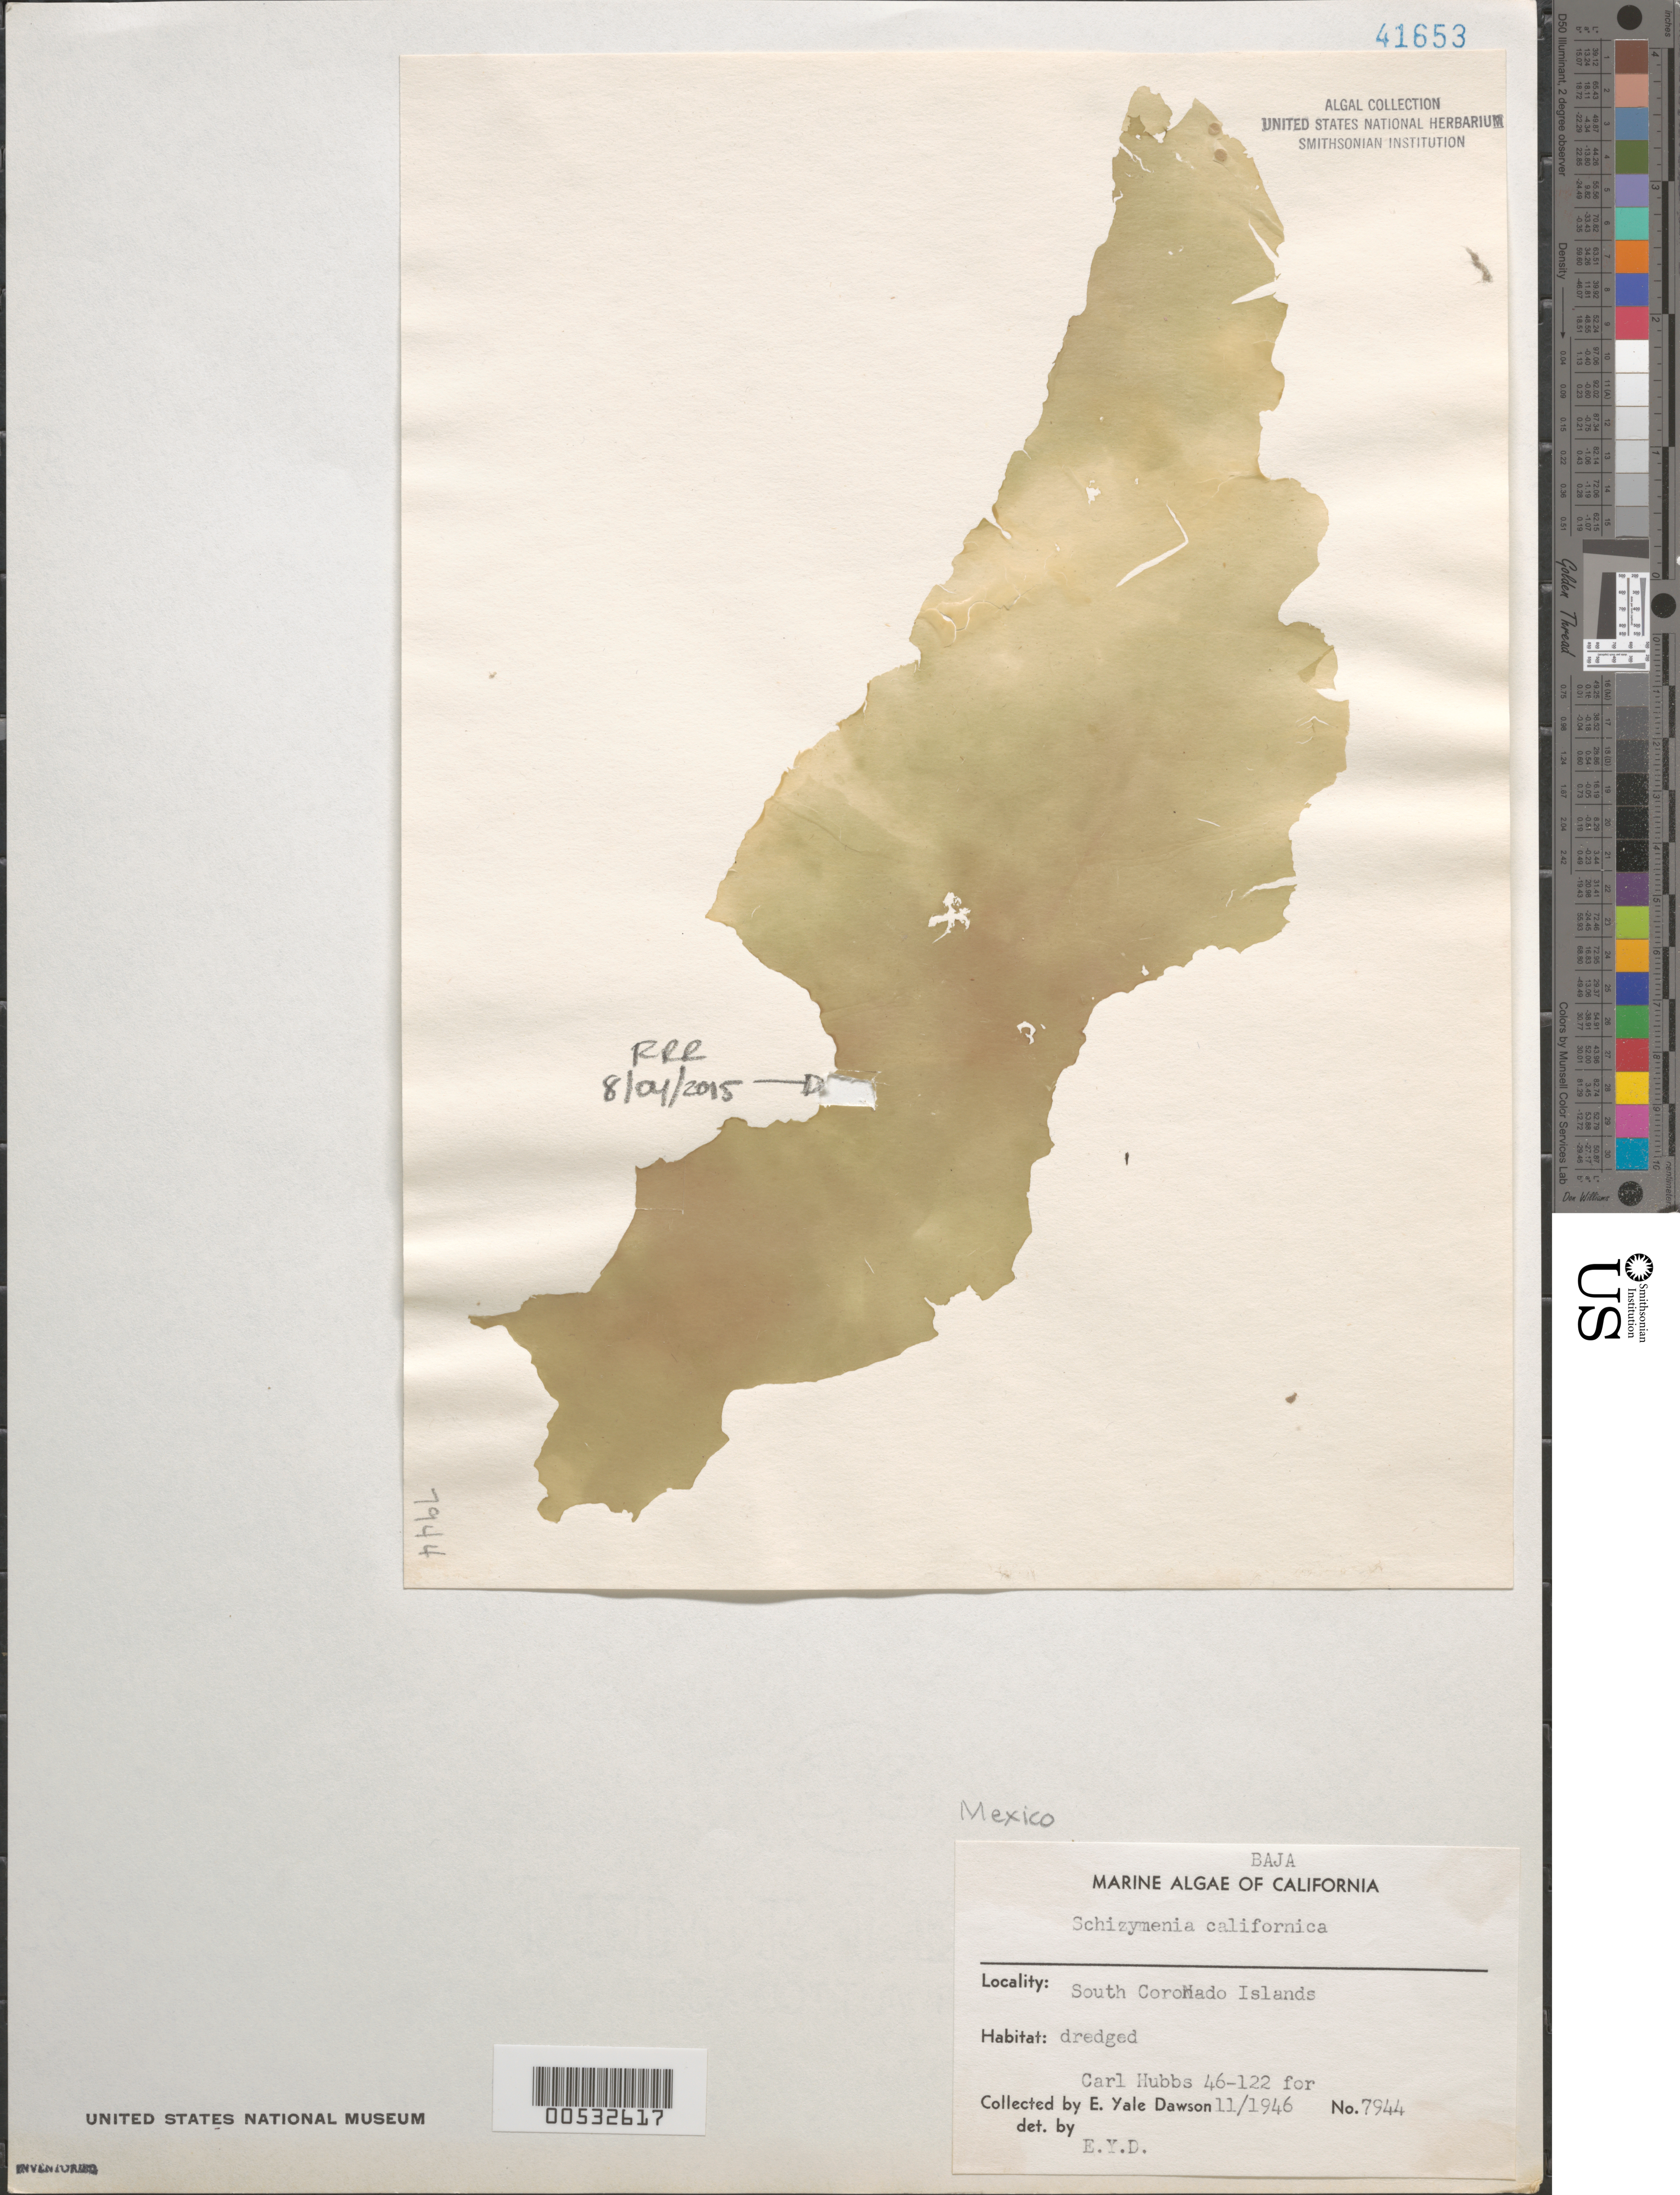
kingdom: Plantae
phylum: Rhodophyta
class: Florideophyceae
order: Nemastomatales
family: Schizymeniaceae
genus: Schizymenia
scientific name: Schizymenia californica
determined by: Dawson, E. Y.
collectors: C. Hubbs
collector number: EYD 7944 & HUBBS 46-122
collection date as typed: Nov 1946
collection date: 1946-11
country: Mexico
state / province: Baja California Norte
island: Isla Coronado del Sur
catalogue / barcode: US 41653